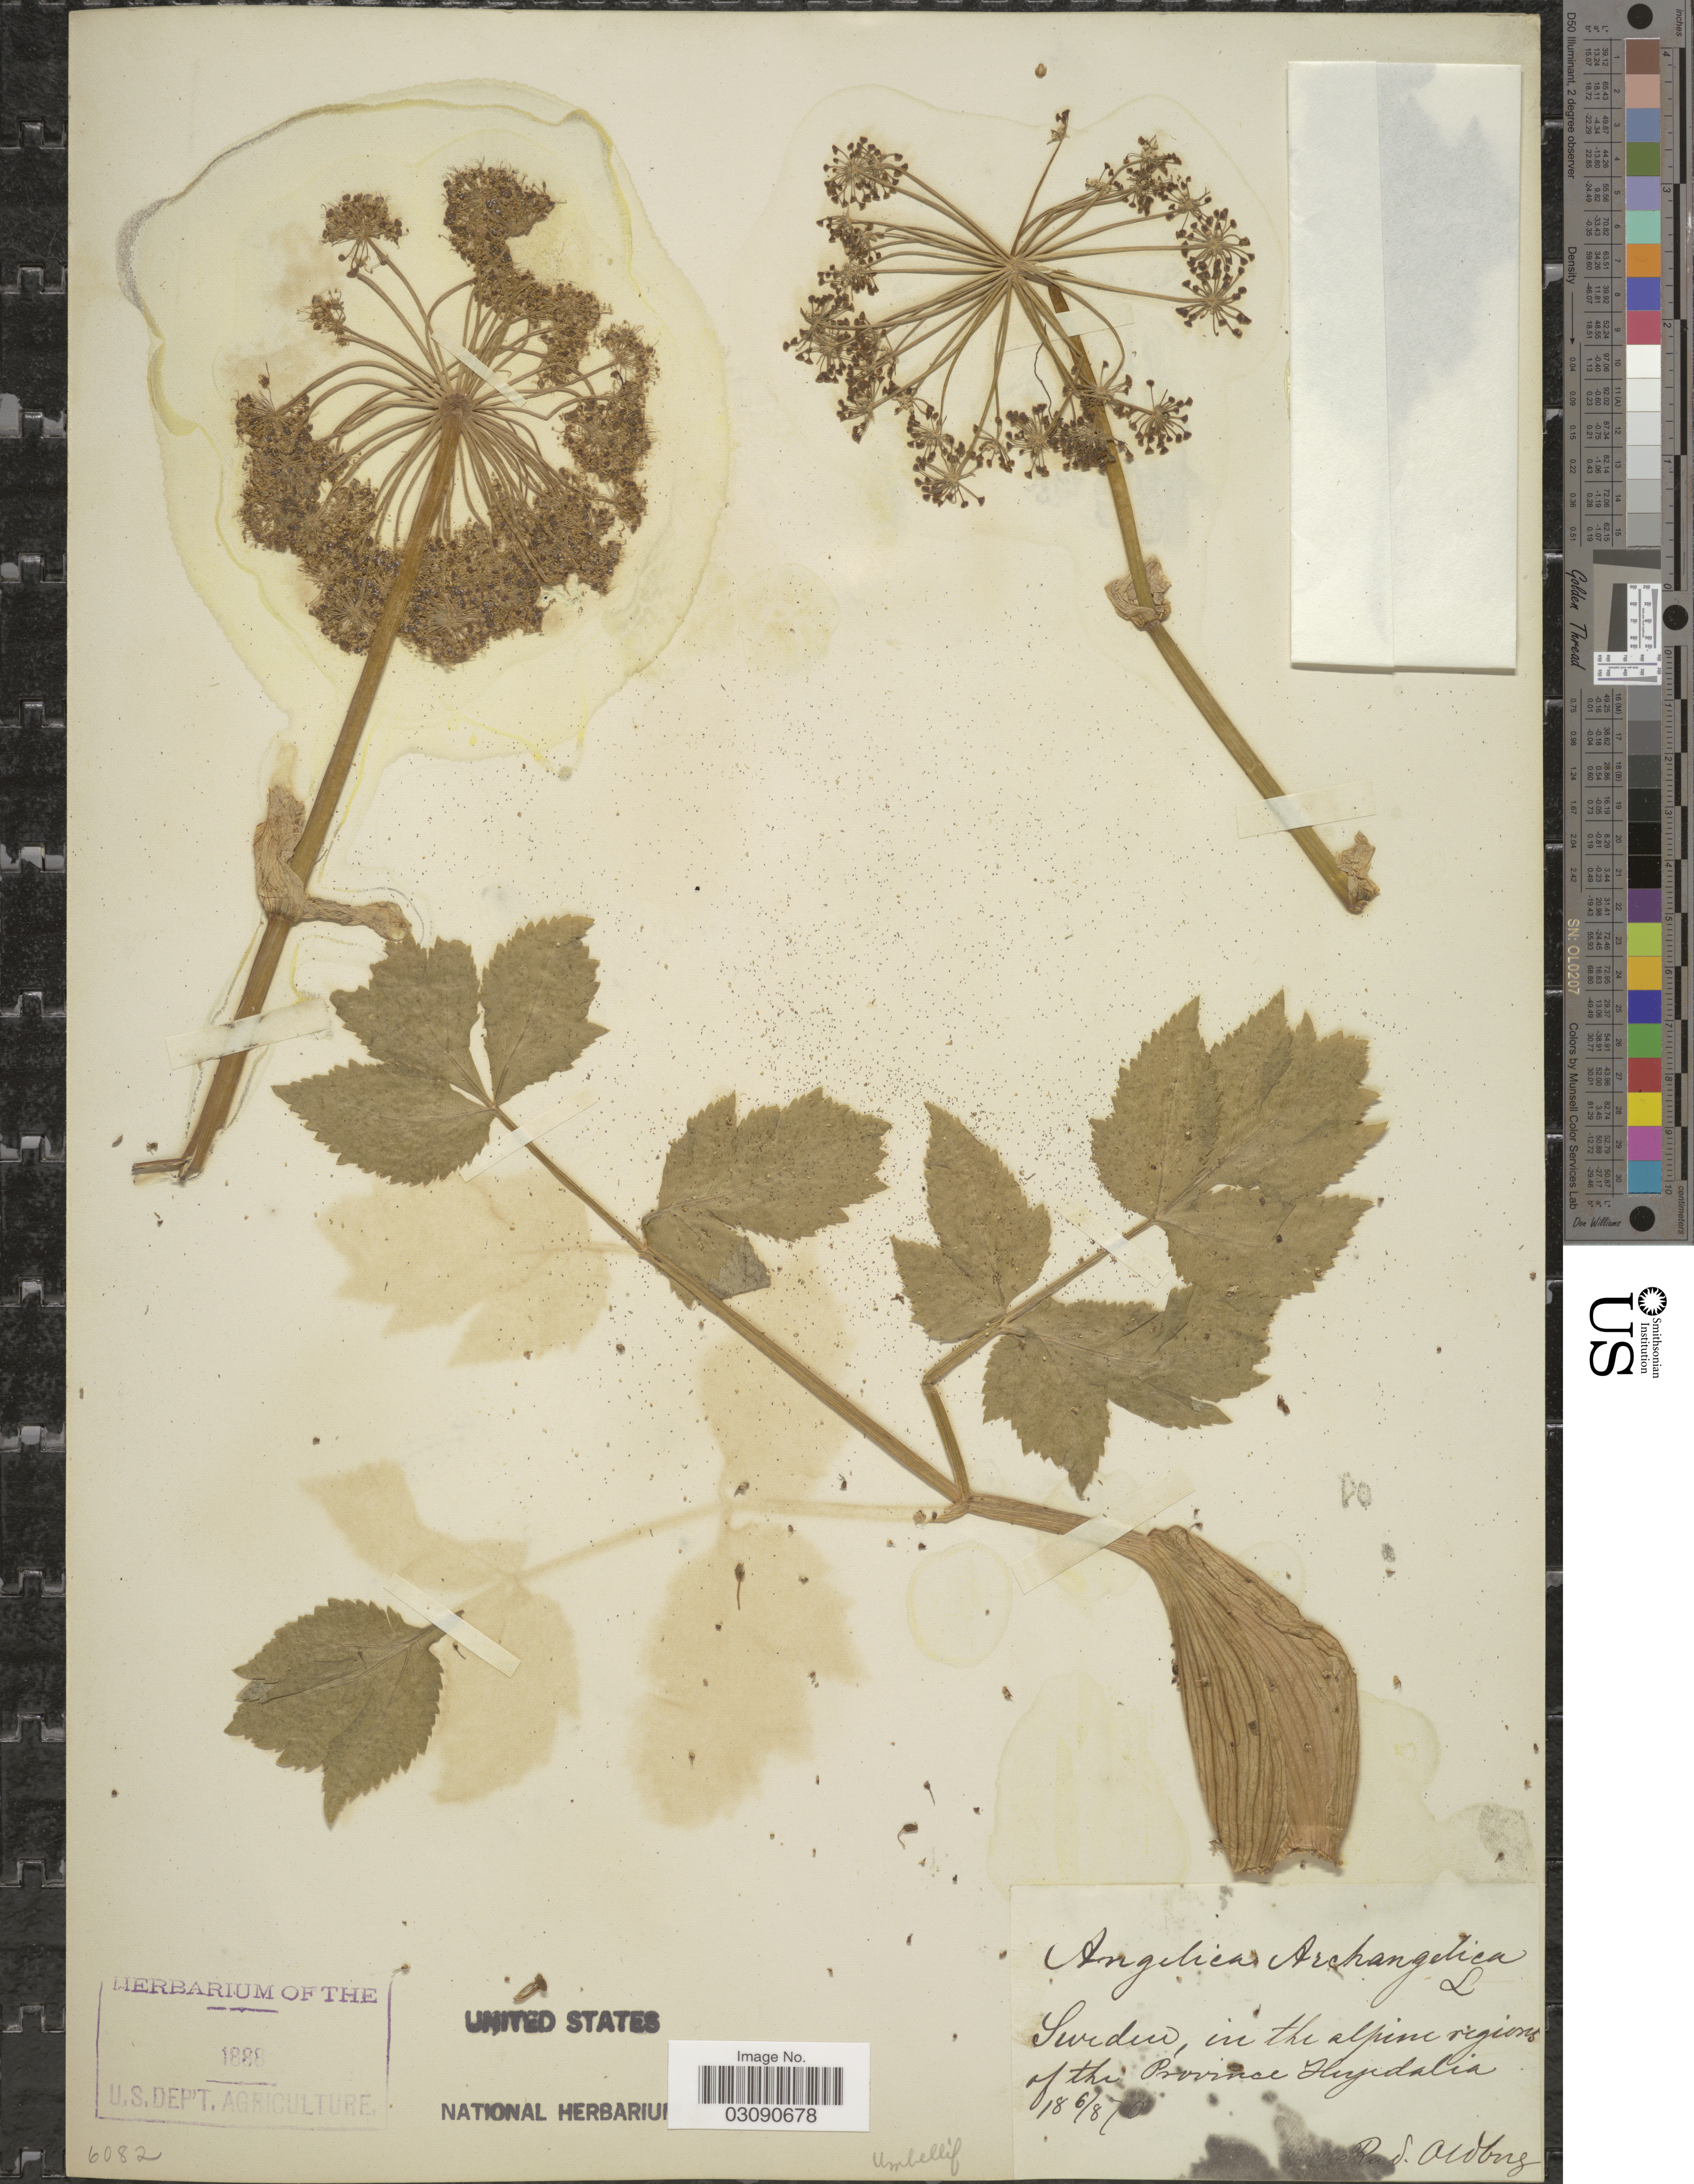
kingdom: Plantae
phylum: Tracheophyta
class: Magnoliopsida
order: Apiales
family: Apiaceae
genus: Angelica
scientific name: Angelica archangelica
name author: L.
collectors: R. Oldberg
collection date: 1870-08-06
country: Sweden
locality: In the alpine regions of the Province Herjedalia [ = Härjedalen].